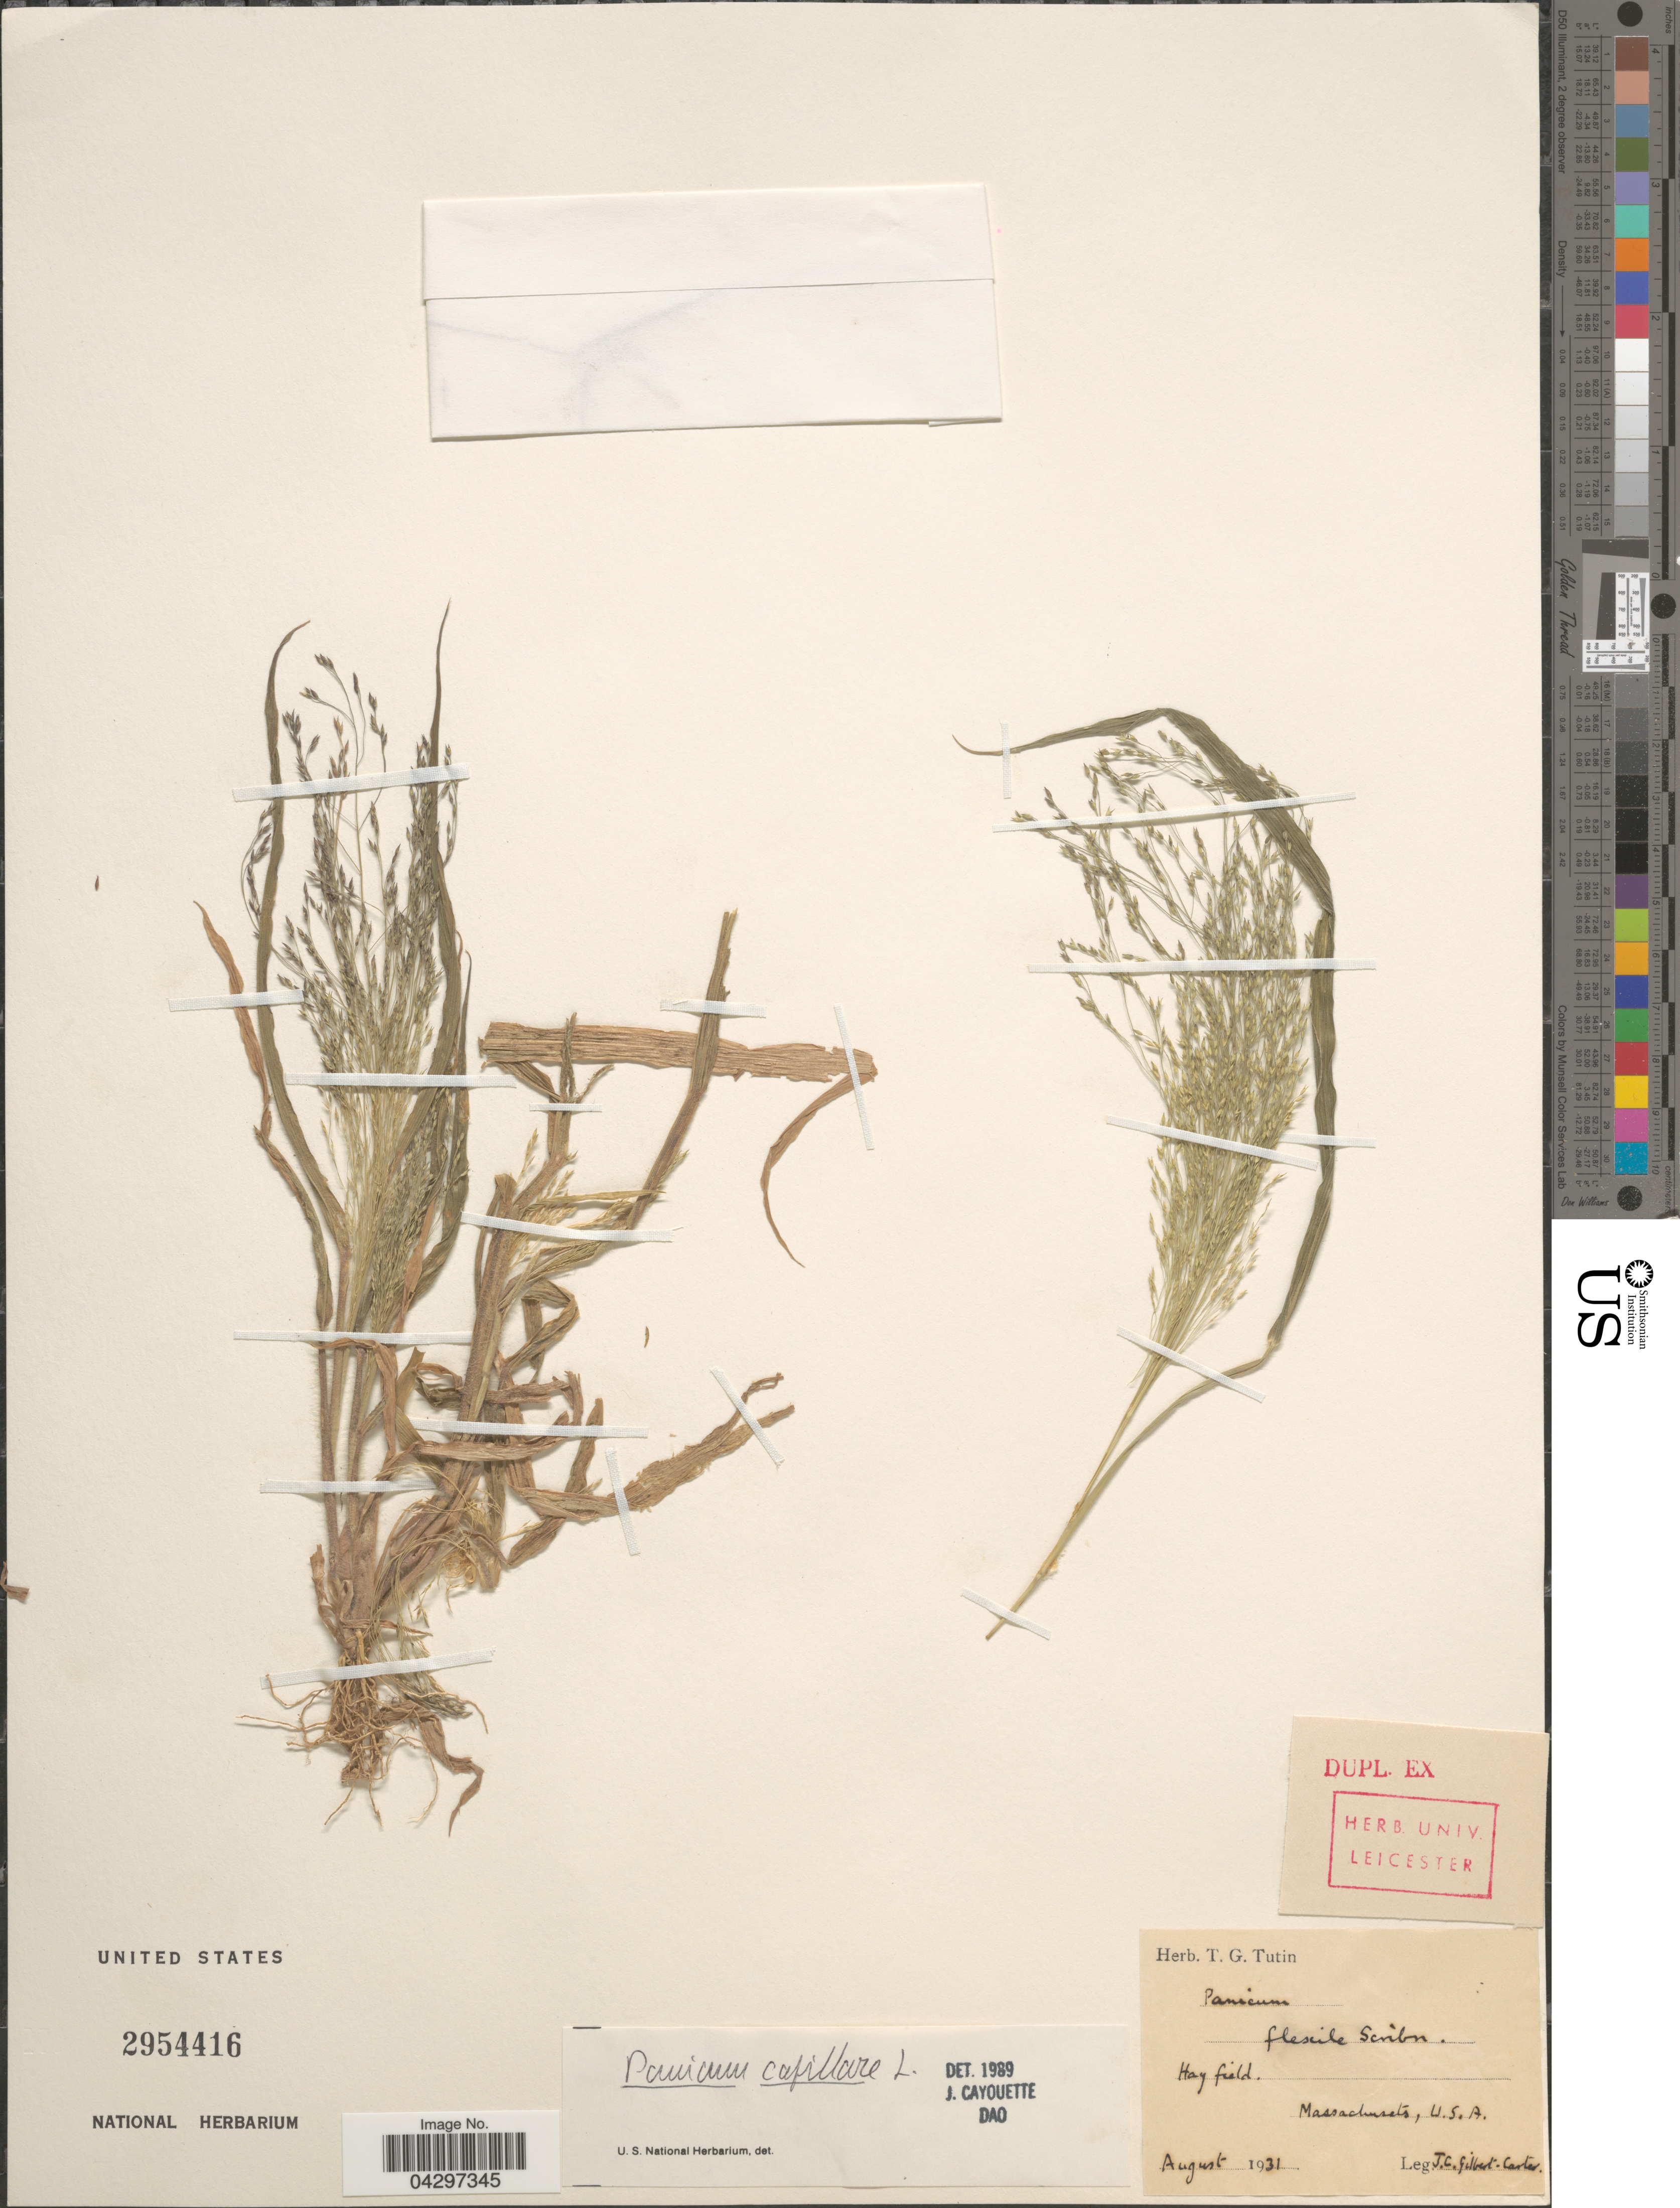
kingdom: Plantae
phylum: Tracheophyta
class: Liliopsida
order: Poales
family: Poaceae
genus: Panicum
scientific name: Panicum capillare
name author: L.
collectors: J. Gilbert-Carter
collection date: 1931-08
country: United States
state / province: Massachusetts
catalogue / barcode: US 2954416